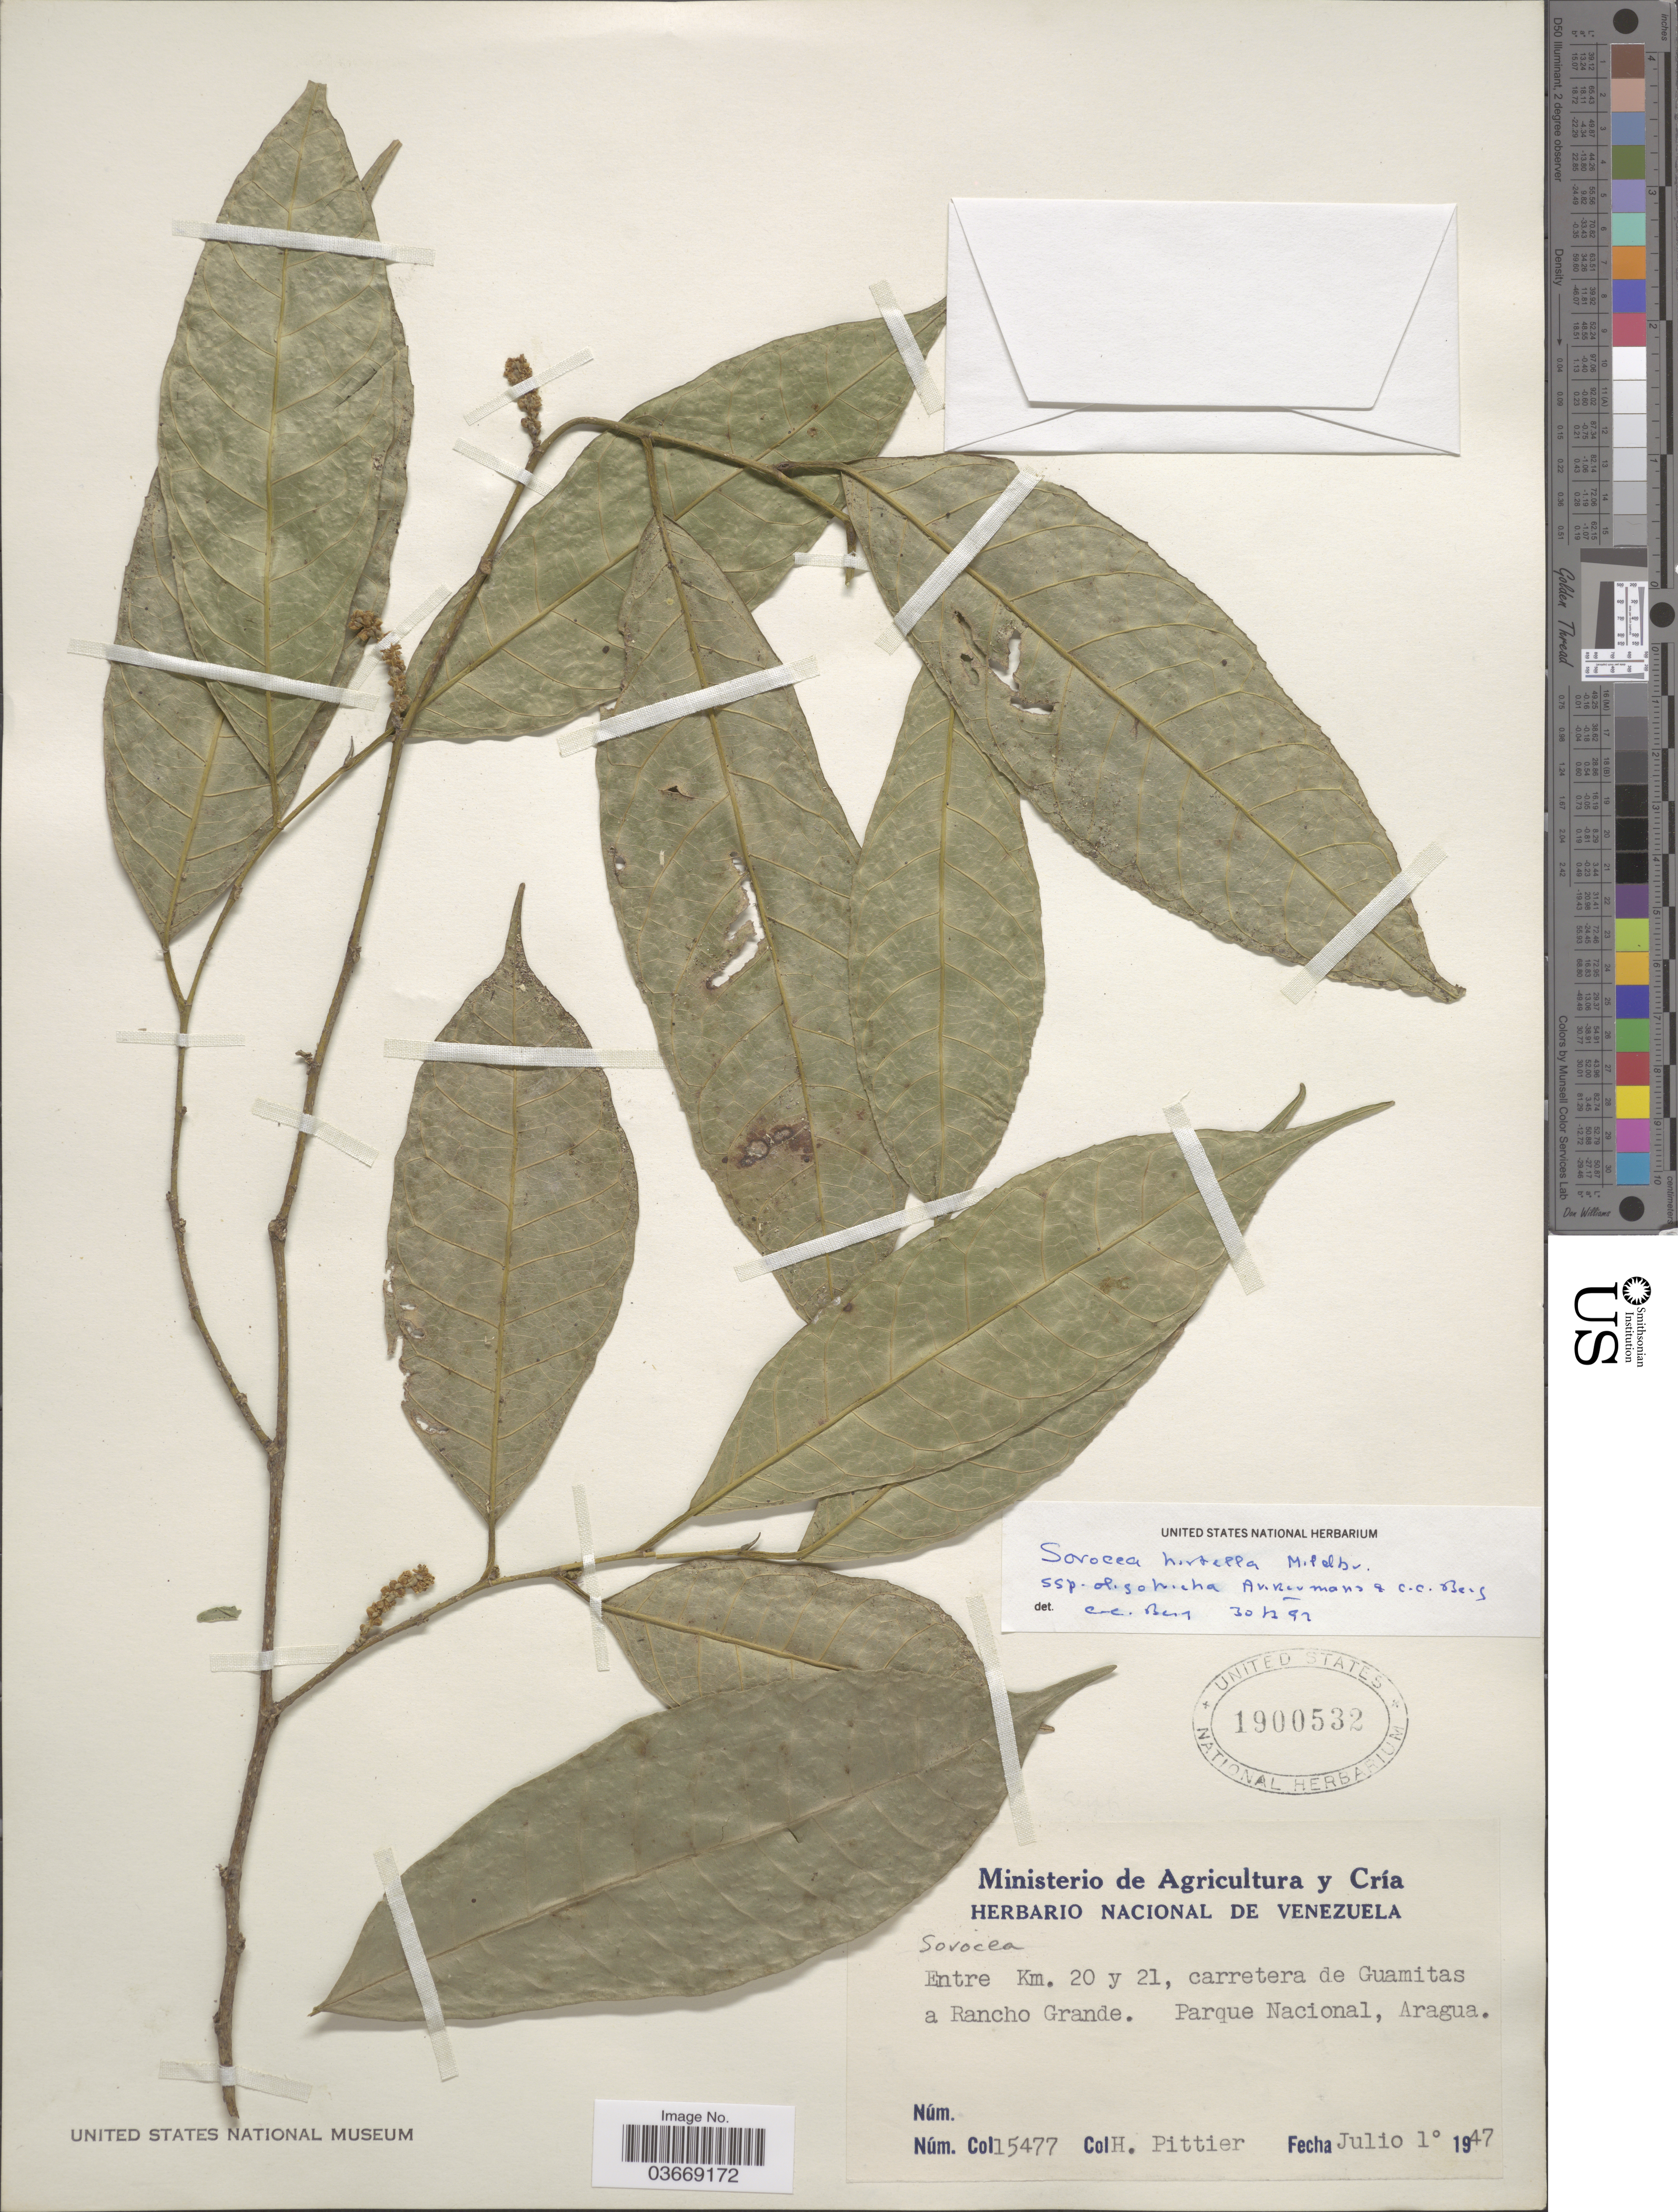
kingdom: Plantae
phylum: Tracheophyta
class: Magnoliopsida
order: Rosales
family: Moraceae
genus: Sorocea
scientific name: Sorocea hirtella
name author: Mildbr.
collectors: H. F. Pittier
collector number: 15477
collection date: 1947-07-01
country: Venezuela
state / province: Aragua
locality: Entre Km. 20 y 21, carretera de Guamitas a Rancho Grande. Parque Nacional, Aragua.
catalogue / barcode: US 1900532